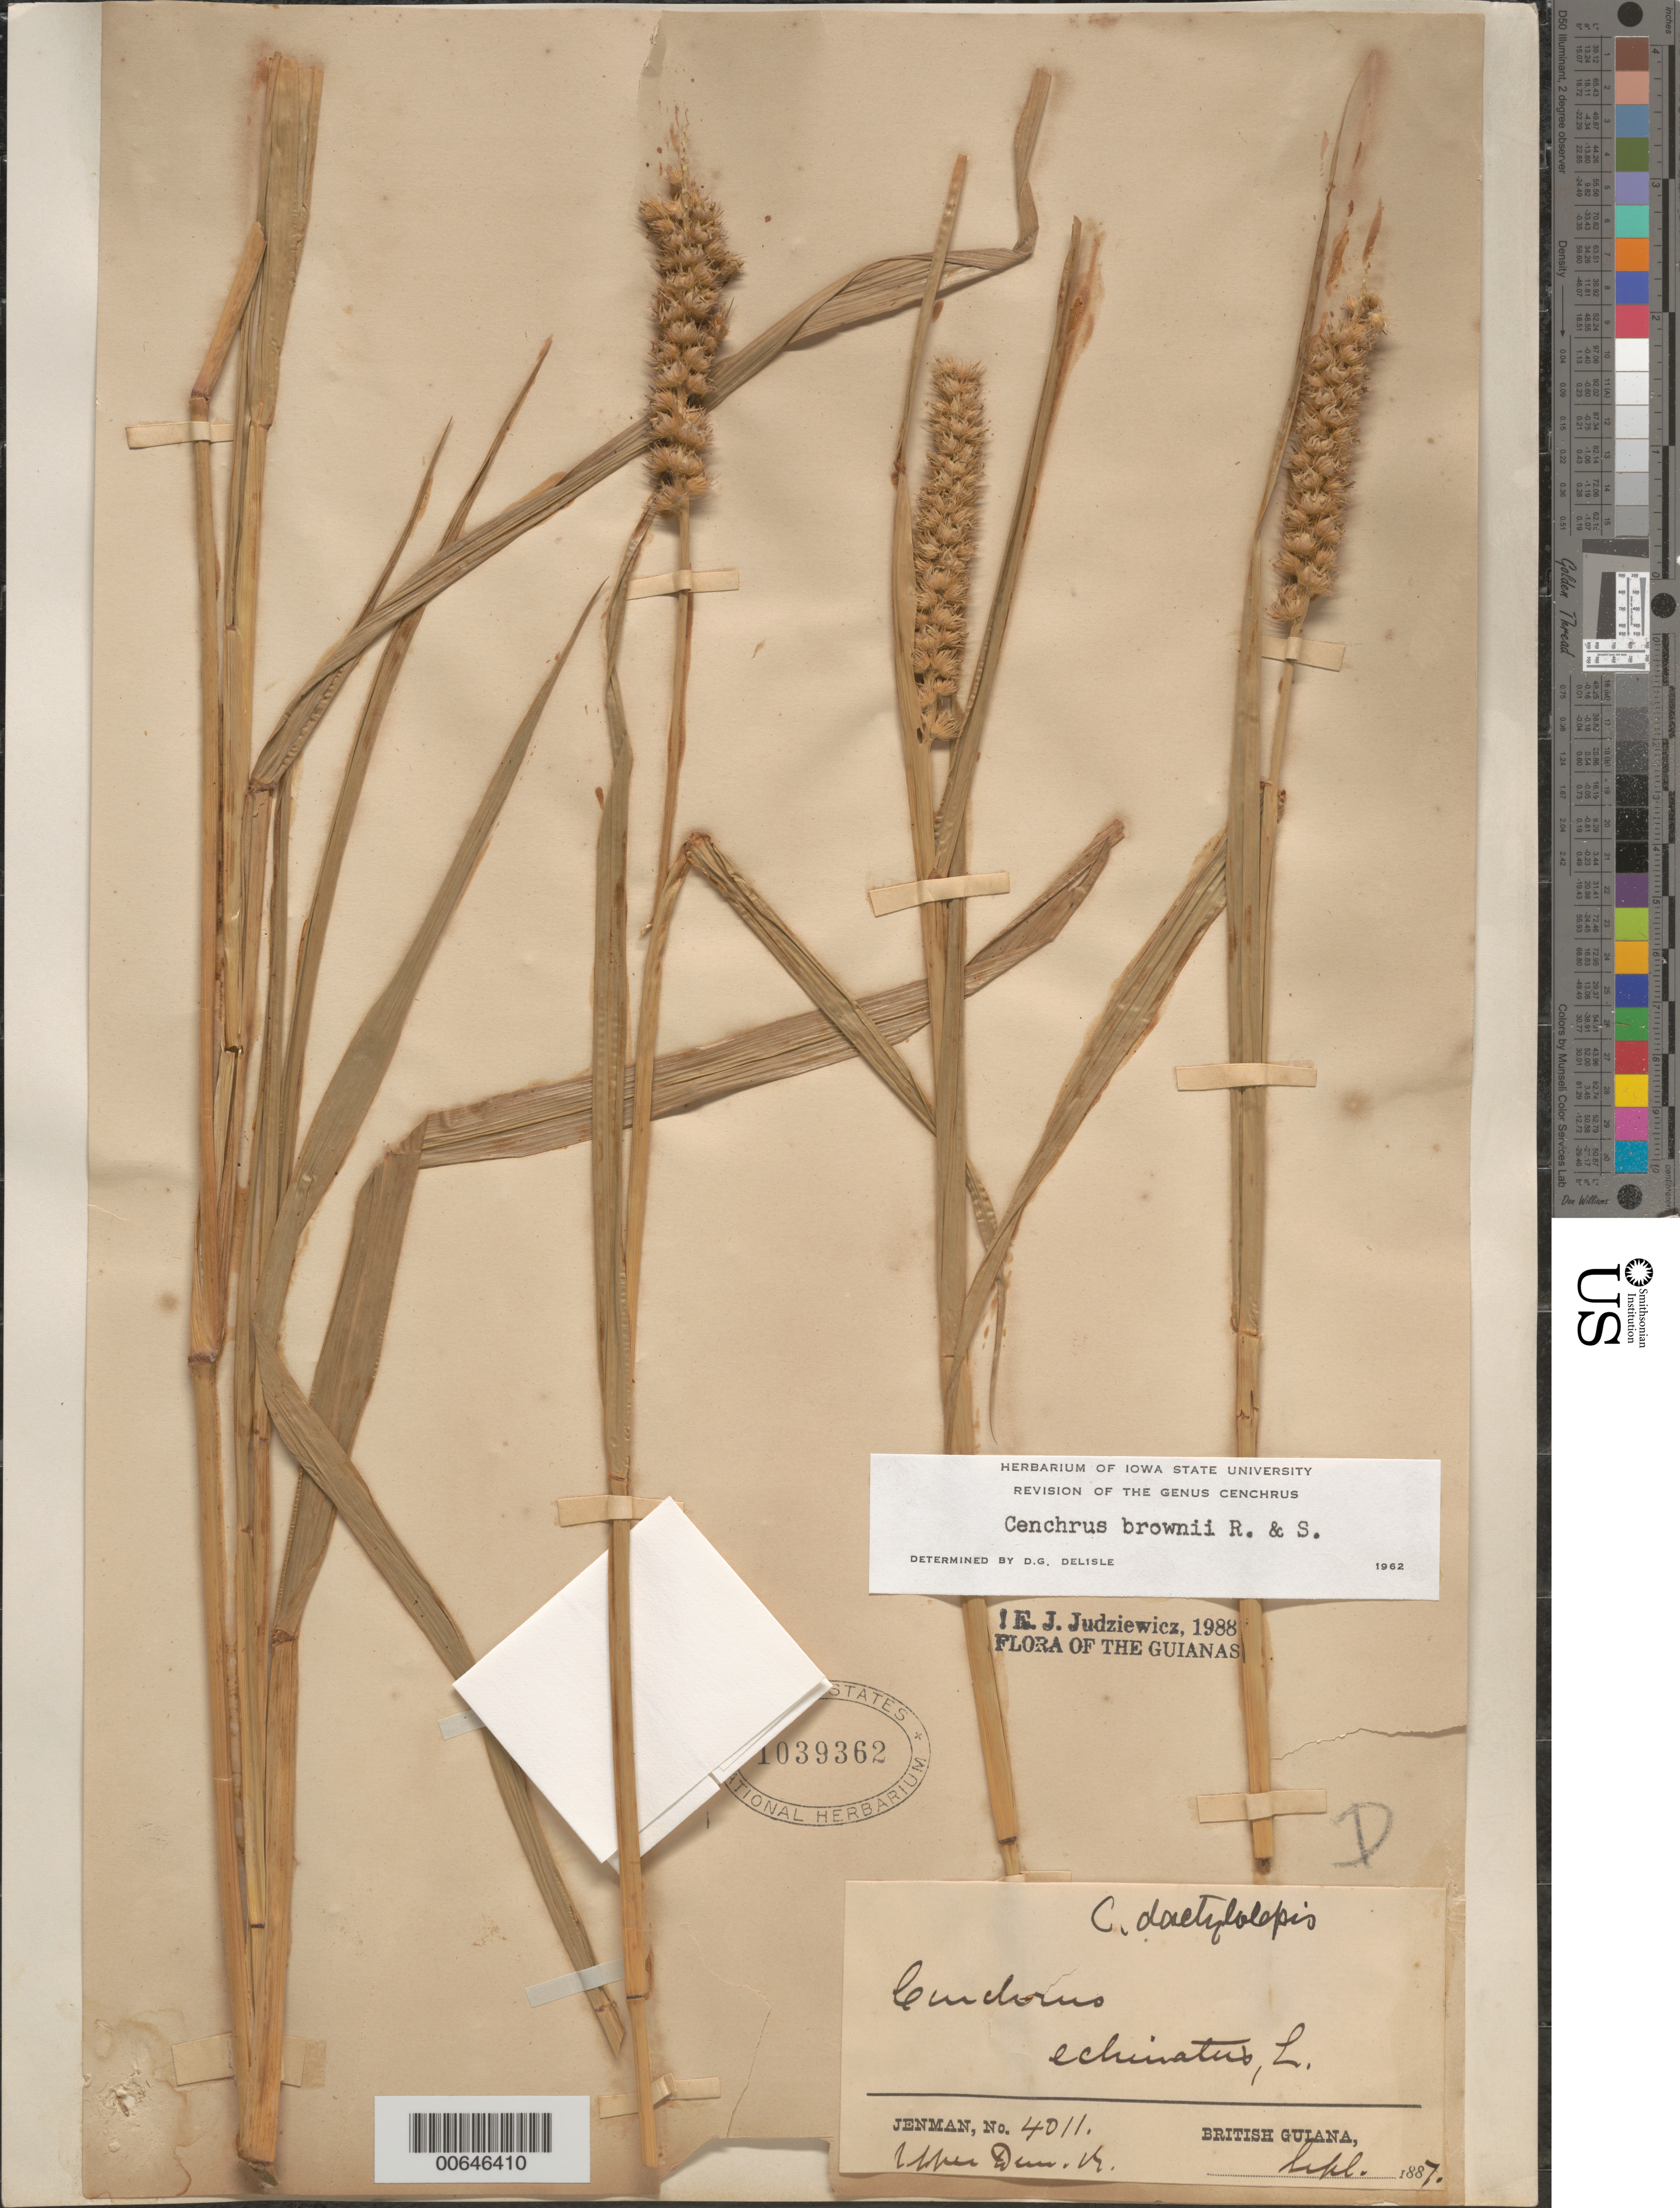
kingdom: Plantae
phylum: Tracheophyta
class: Liliopsida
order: Poales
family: Poaceae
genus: Cenchrus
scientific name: Cenchrus brownii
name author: Roem. & Schult.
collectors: -. Jenman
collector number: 4011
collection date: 1887-09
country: Guyana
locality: Upper Dem. R. British Guiana.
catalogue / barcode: US 1039362